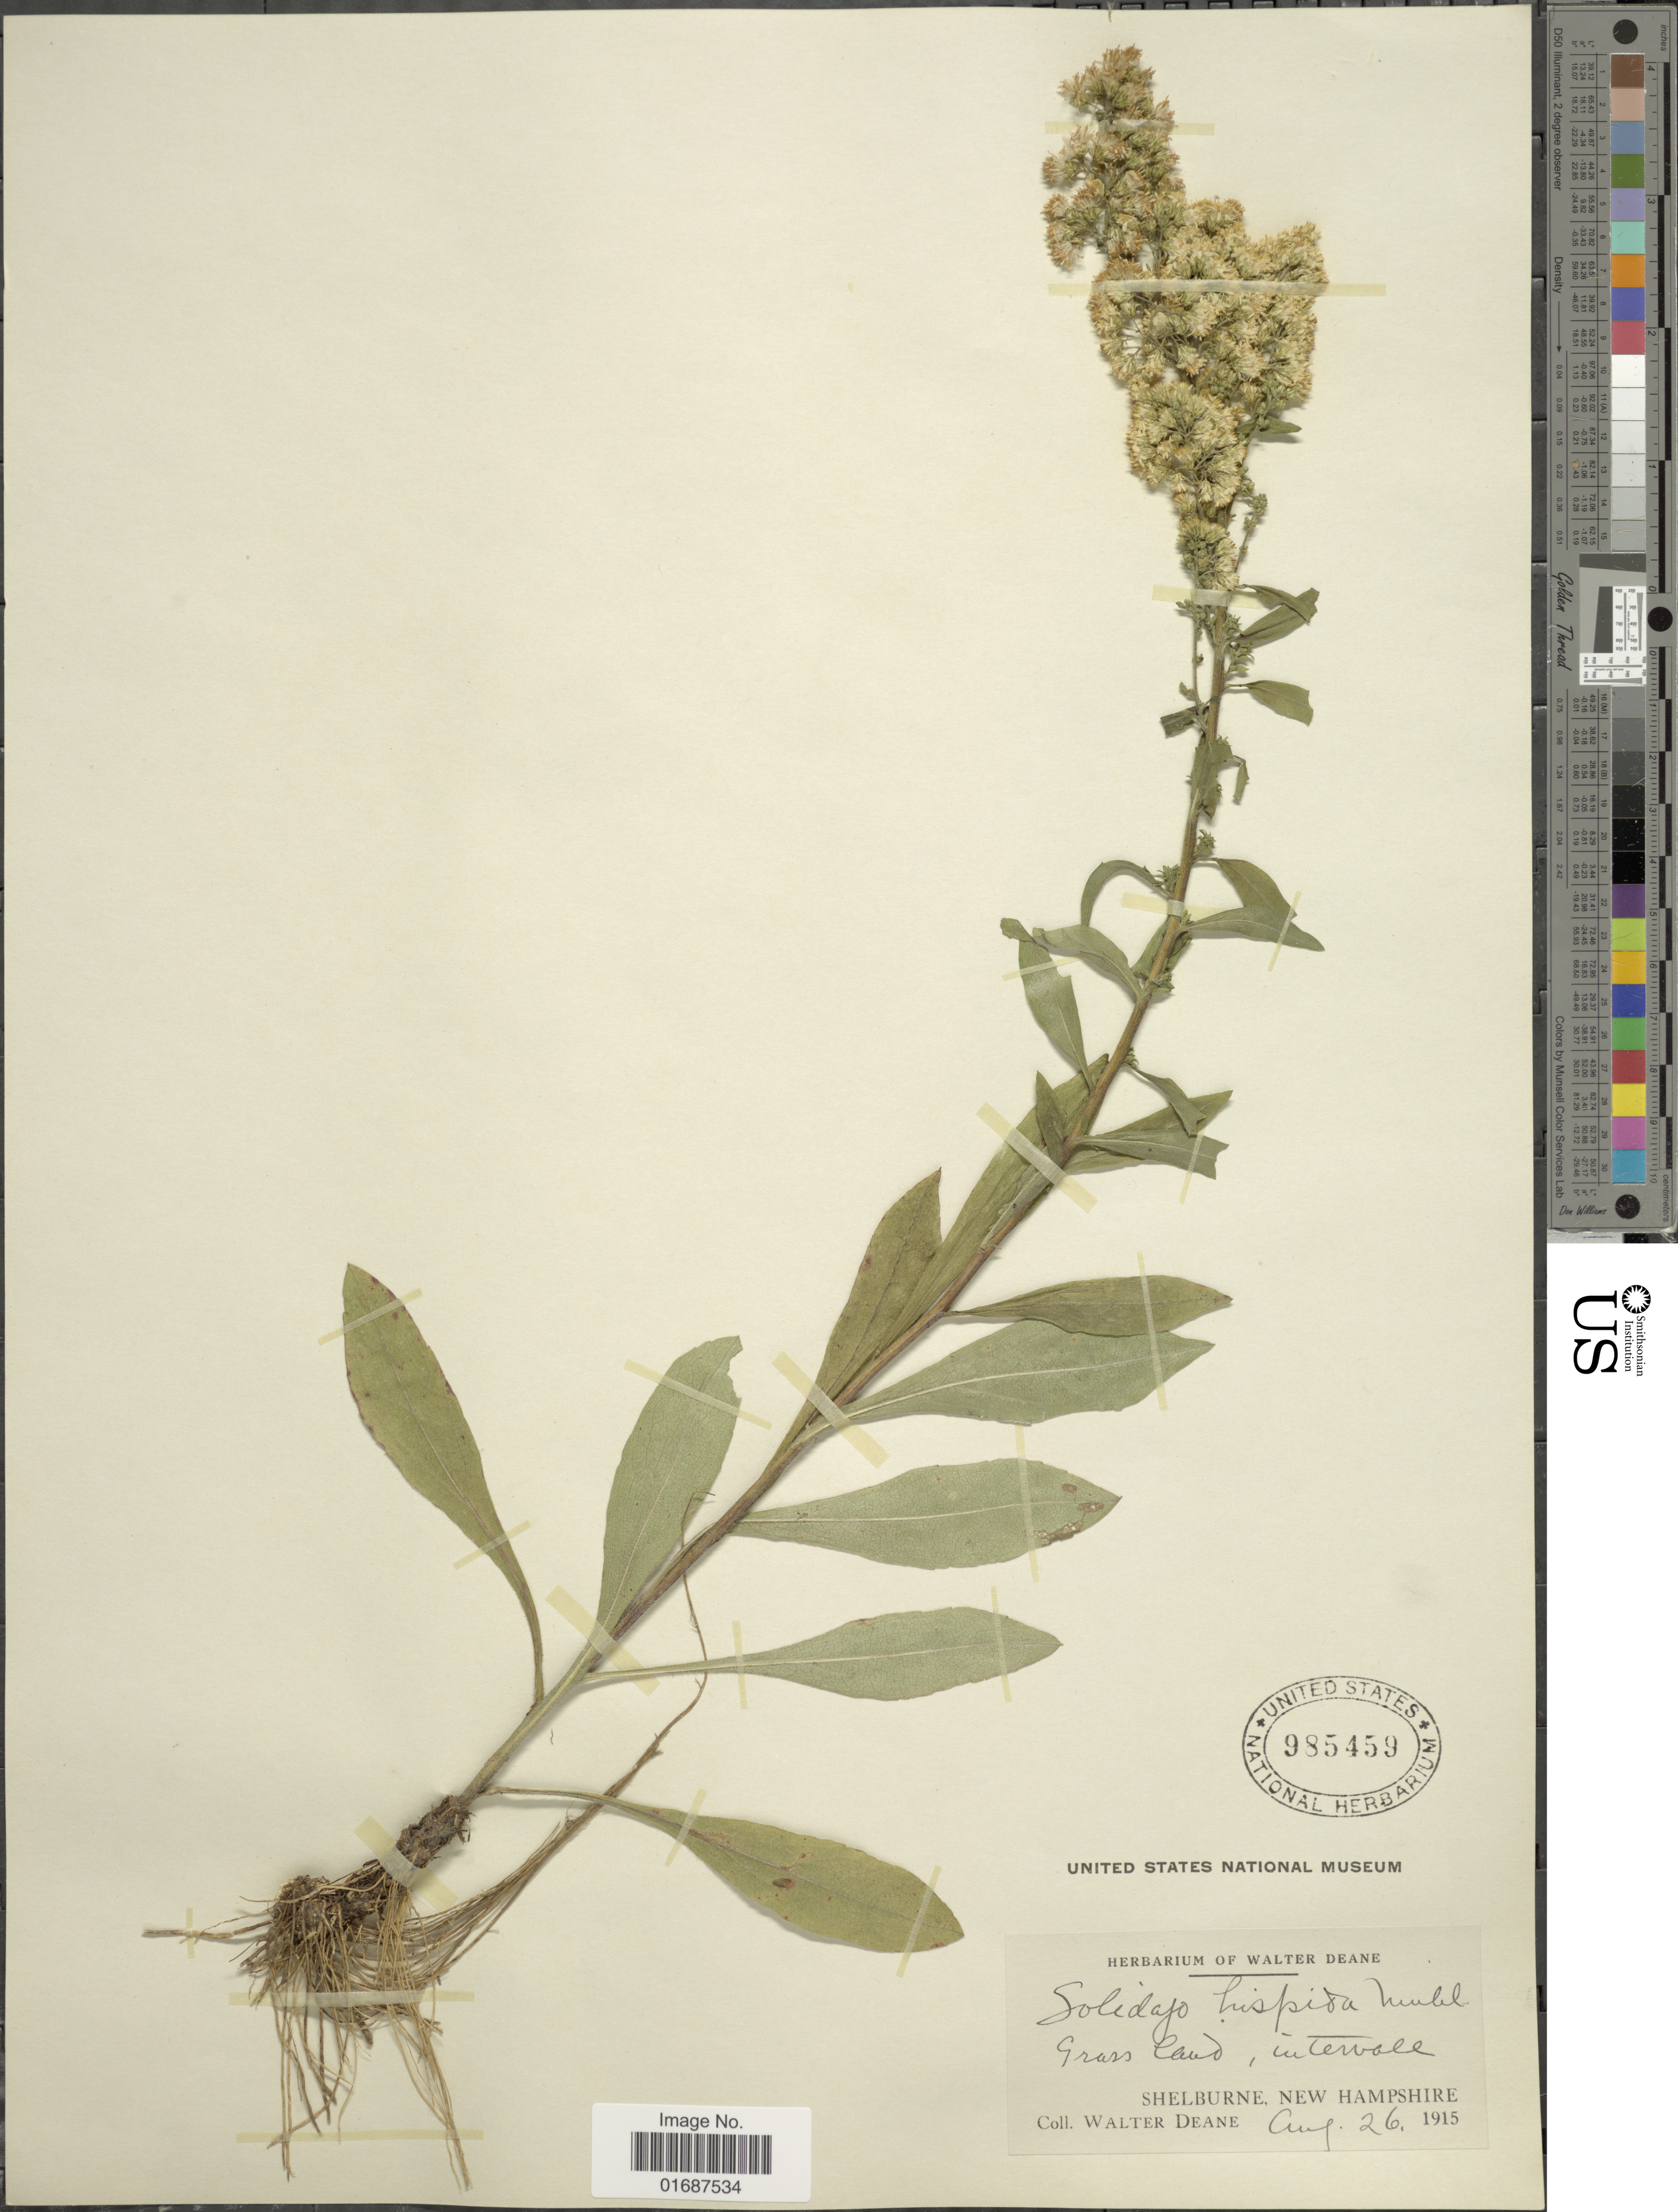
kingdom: Plantae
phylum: Tracheophyta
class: Magnoliopsida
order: Asterales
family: Asteraceae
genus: Solidago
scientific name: Solidago hispida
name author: Muhl. ex Willd.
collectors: W. Deane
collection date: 1915-08-26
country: United States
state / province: New Hampshire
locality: Shelburne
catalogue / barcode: US 985459